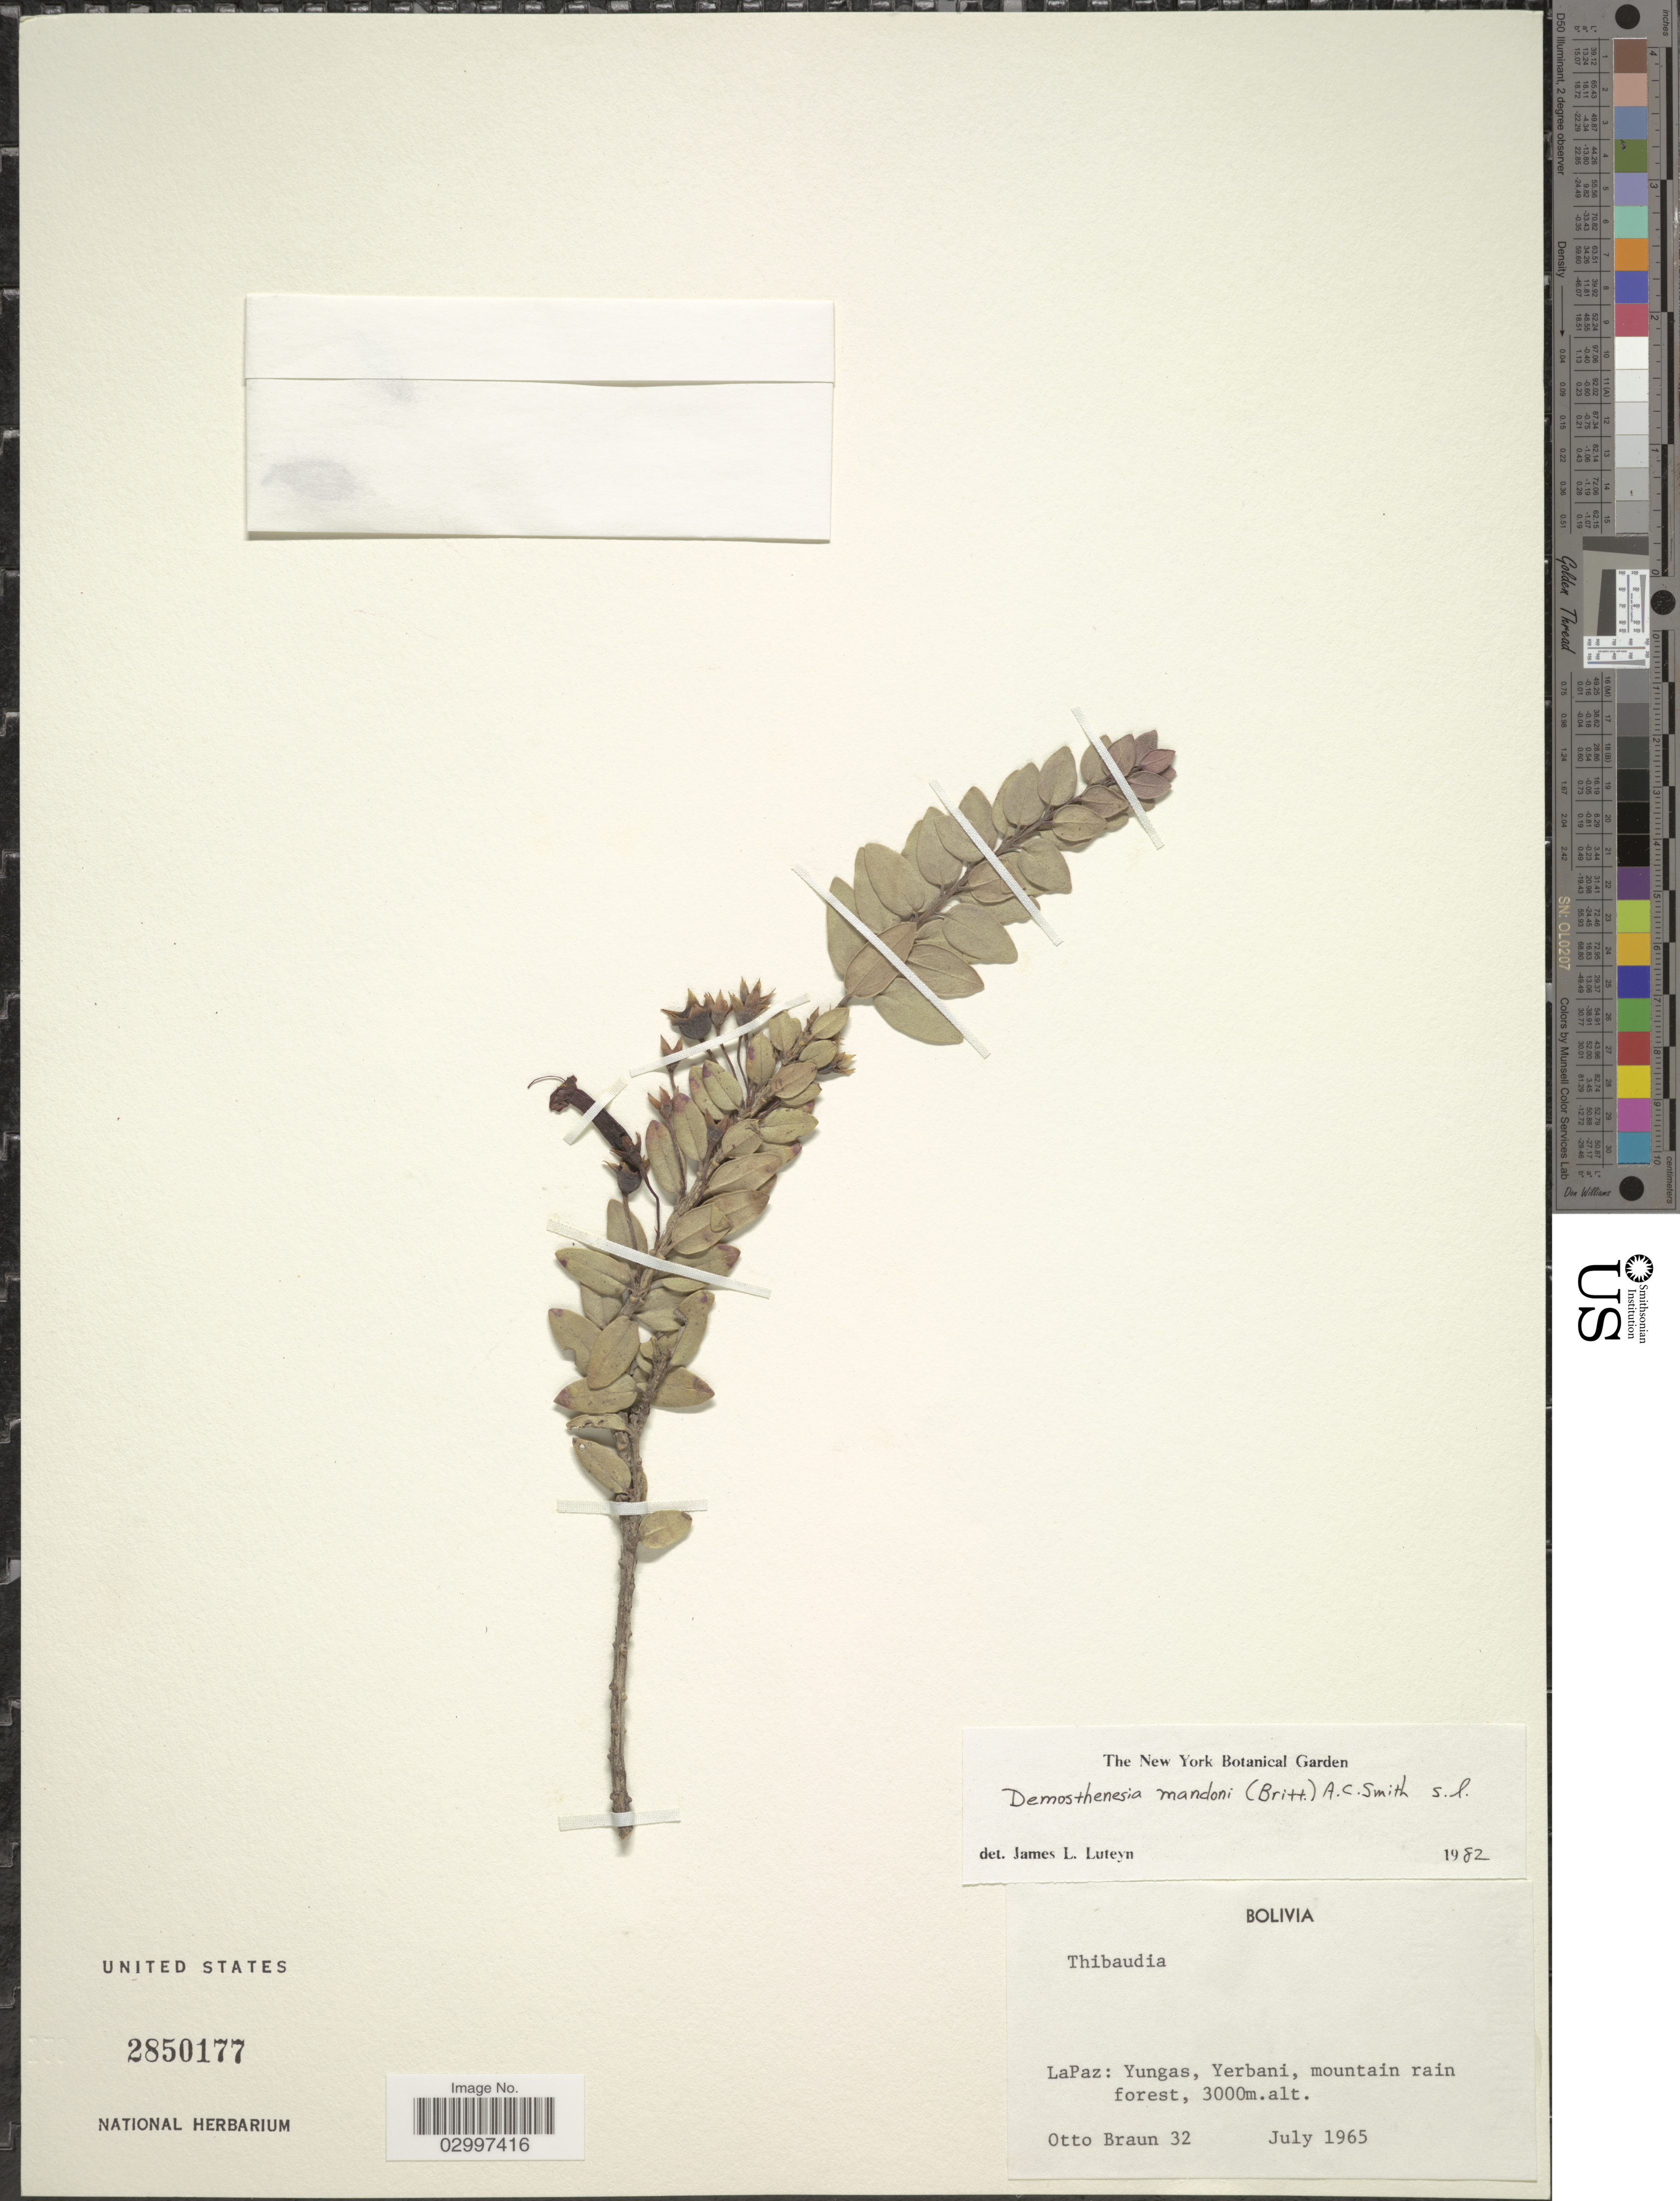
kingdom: Plantae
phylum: Tracheophyta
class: Magnoliopsida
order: Ericales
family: Ericaceae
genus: Demosthenesia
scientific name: Demosthenesia mandoni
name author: (Britton) A.C. Sm.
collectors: O. Braun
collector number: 32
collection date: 1965-07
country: Bolivia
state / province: La Paz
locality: LaPaz: Yungas, Yerbani.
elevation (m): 3000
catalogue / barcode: US 2850177